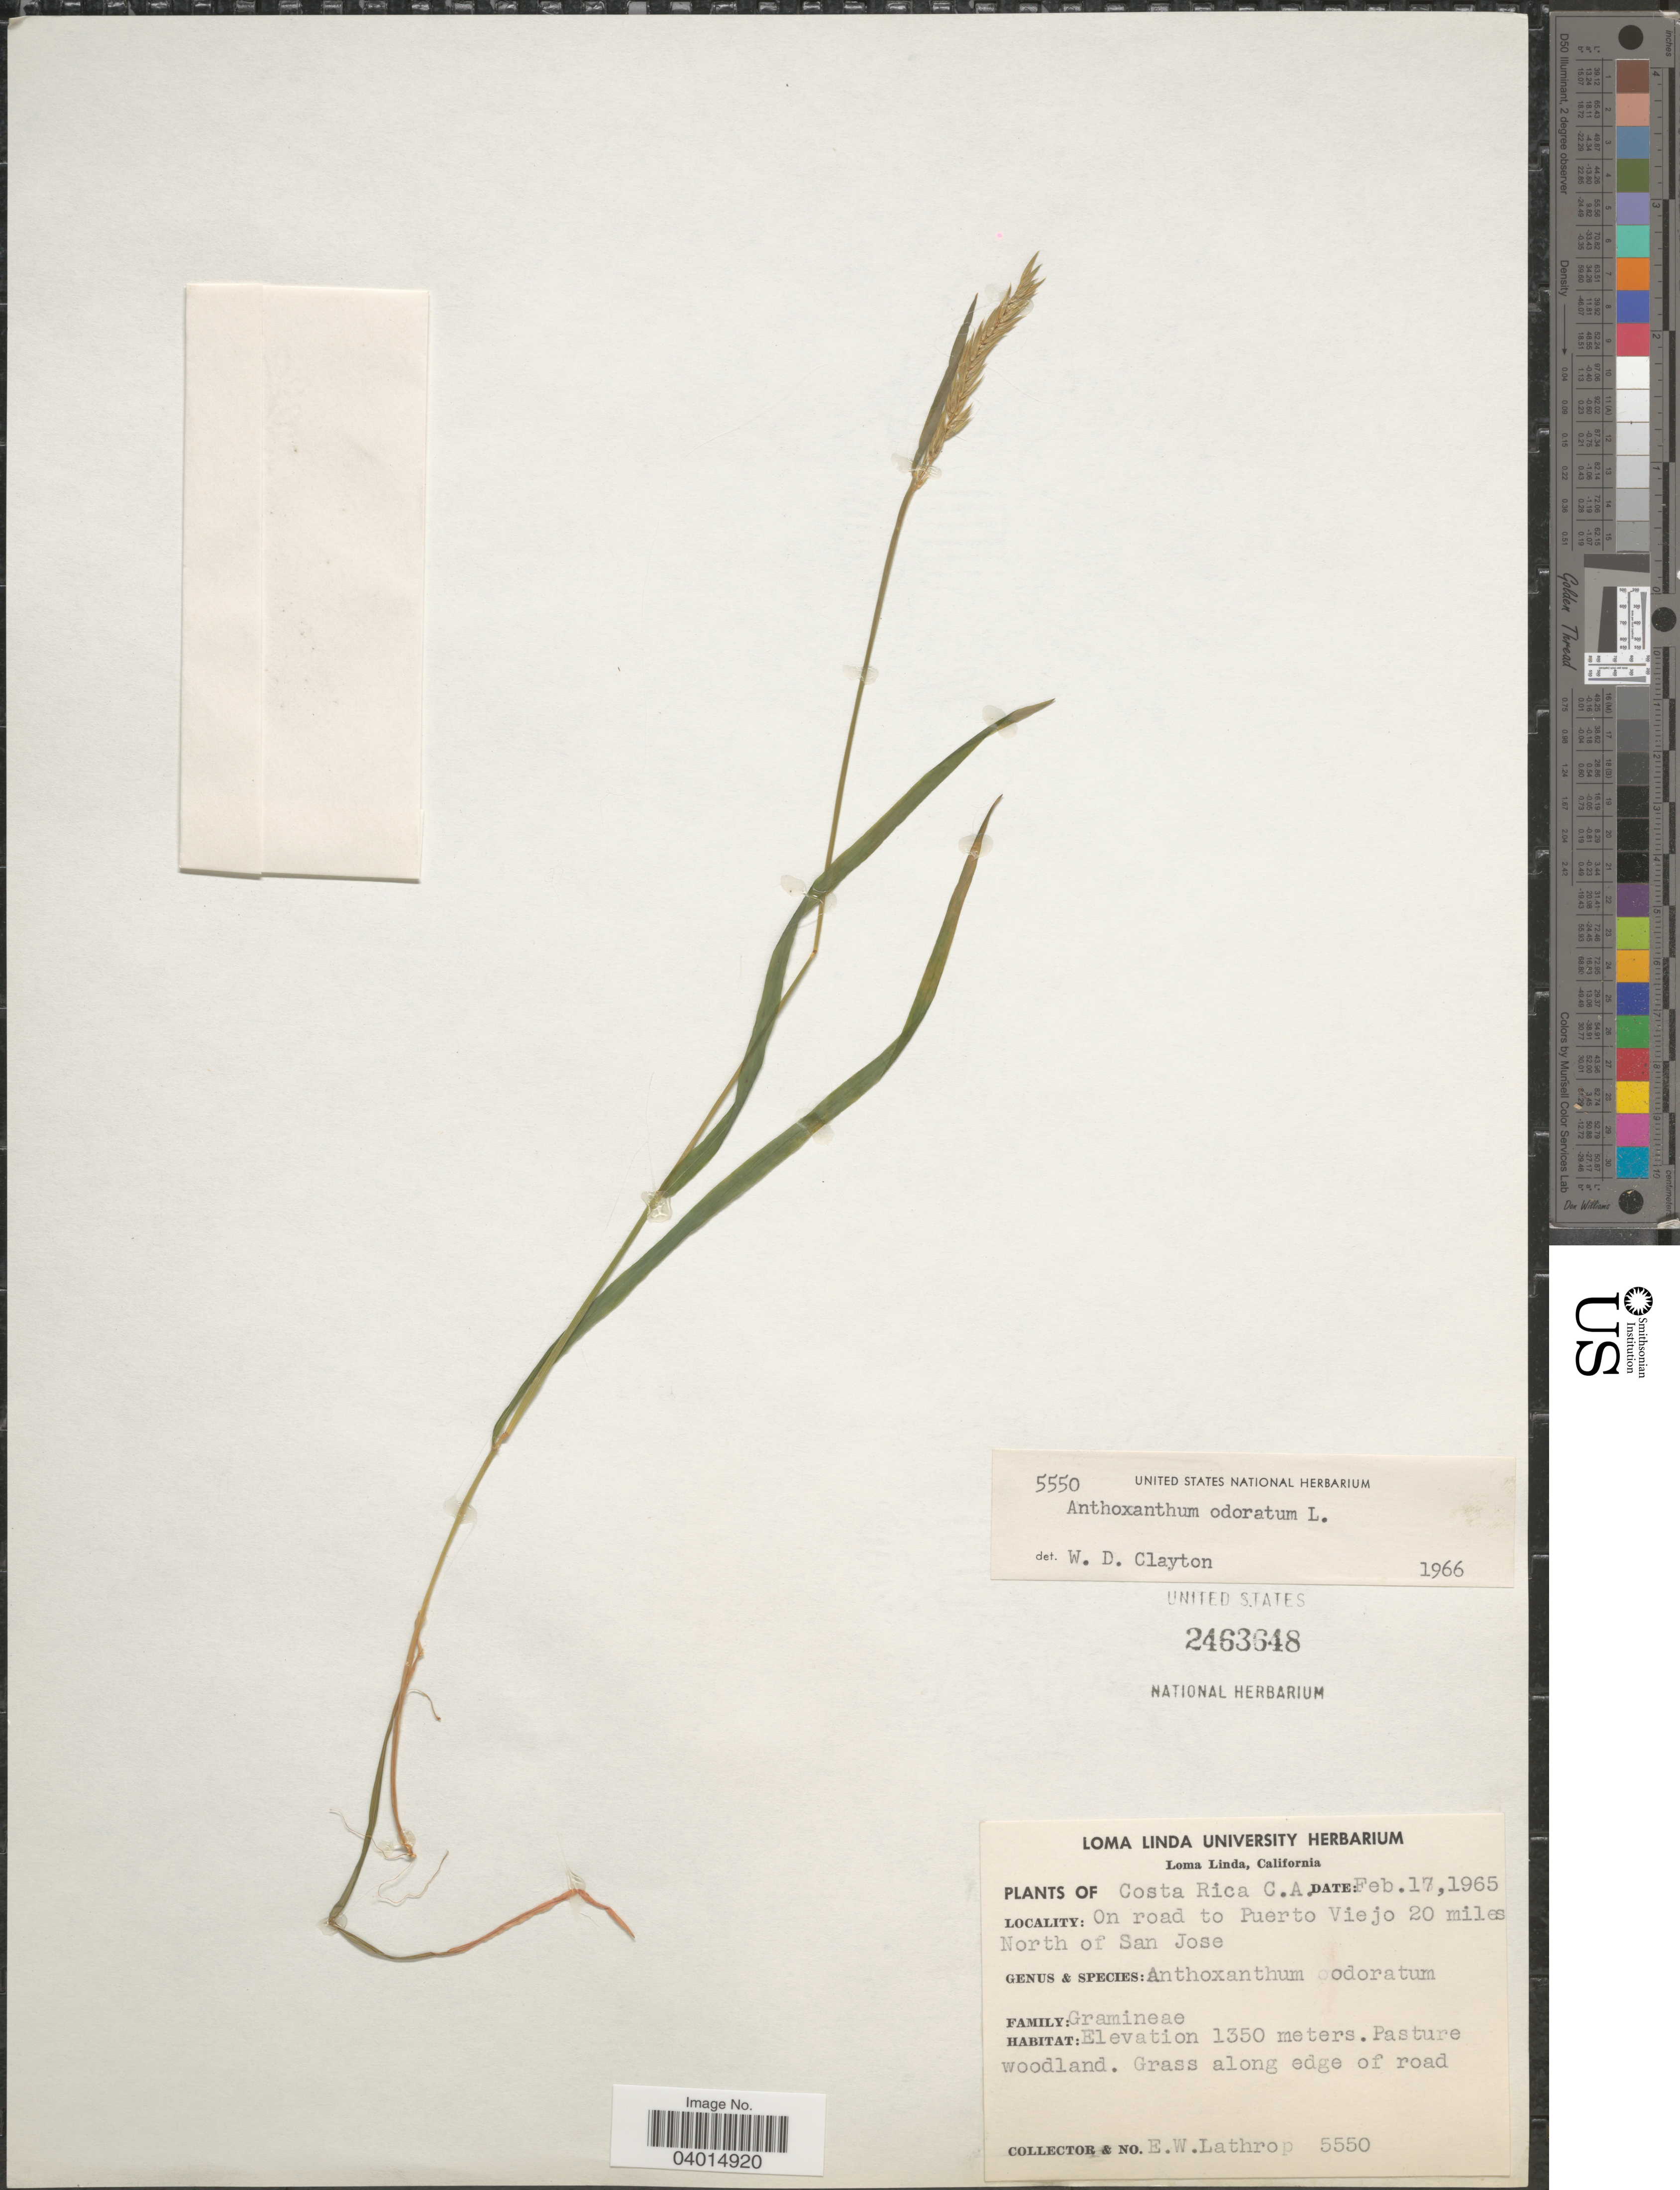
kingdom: Plantae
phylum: Tracheophyta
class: Liliopsida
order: Poales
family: Poaceae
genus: Anthoxanthum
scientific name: Anthoxanthum odoratum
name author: L.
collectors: E. W. Lathrop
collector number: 5550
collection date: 1965-02-17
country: Costa Rica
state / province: San José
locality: On road to Puerto Viejo 20 miles North of San Jose.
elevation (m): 1350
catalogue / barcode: US 2463648